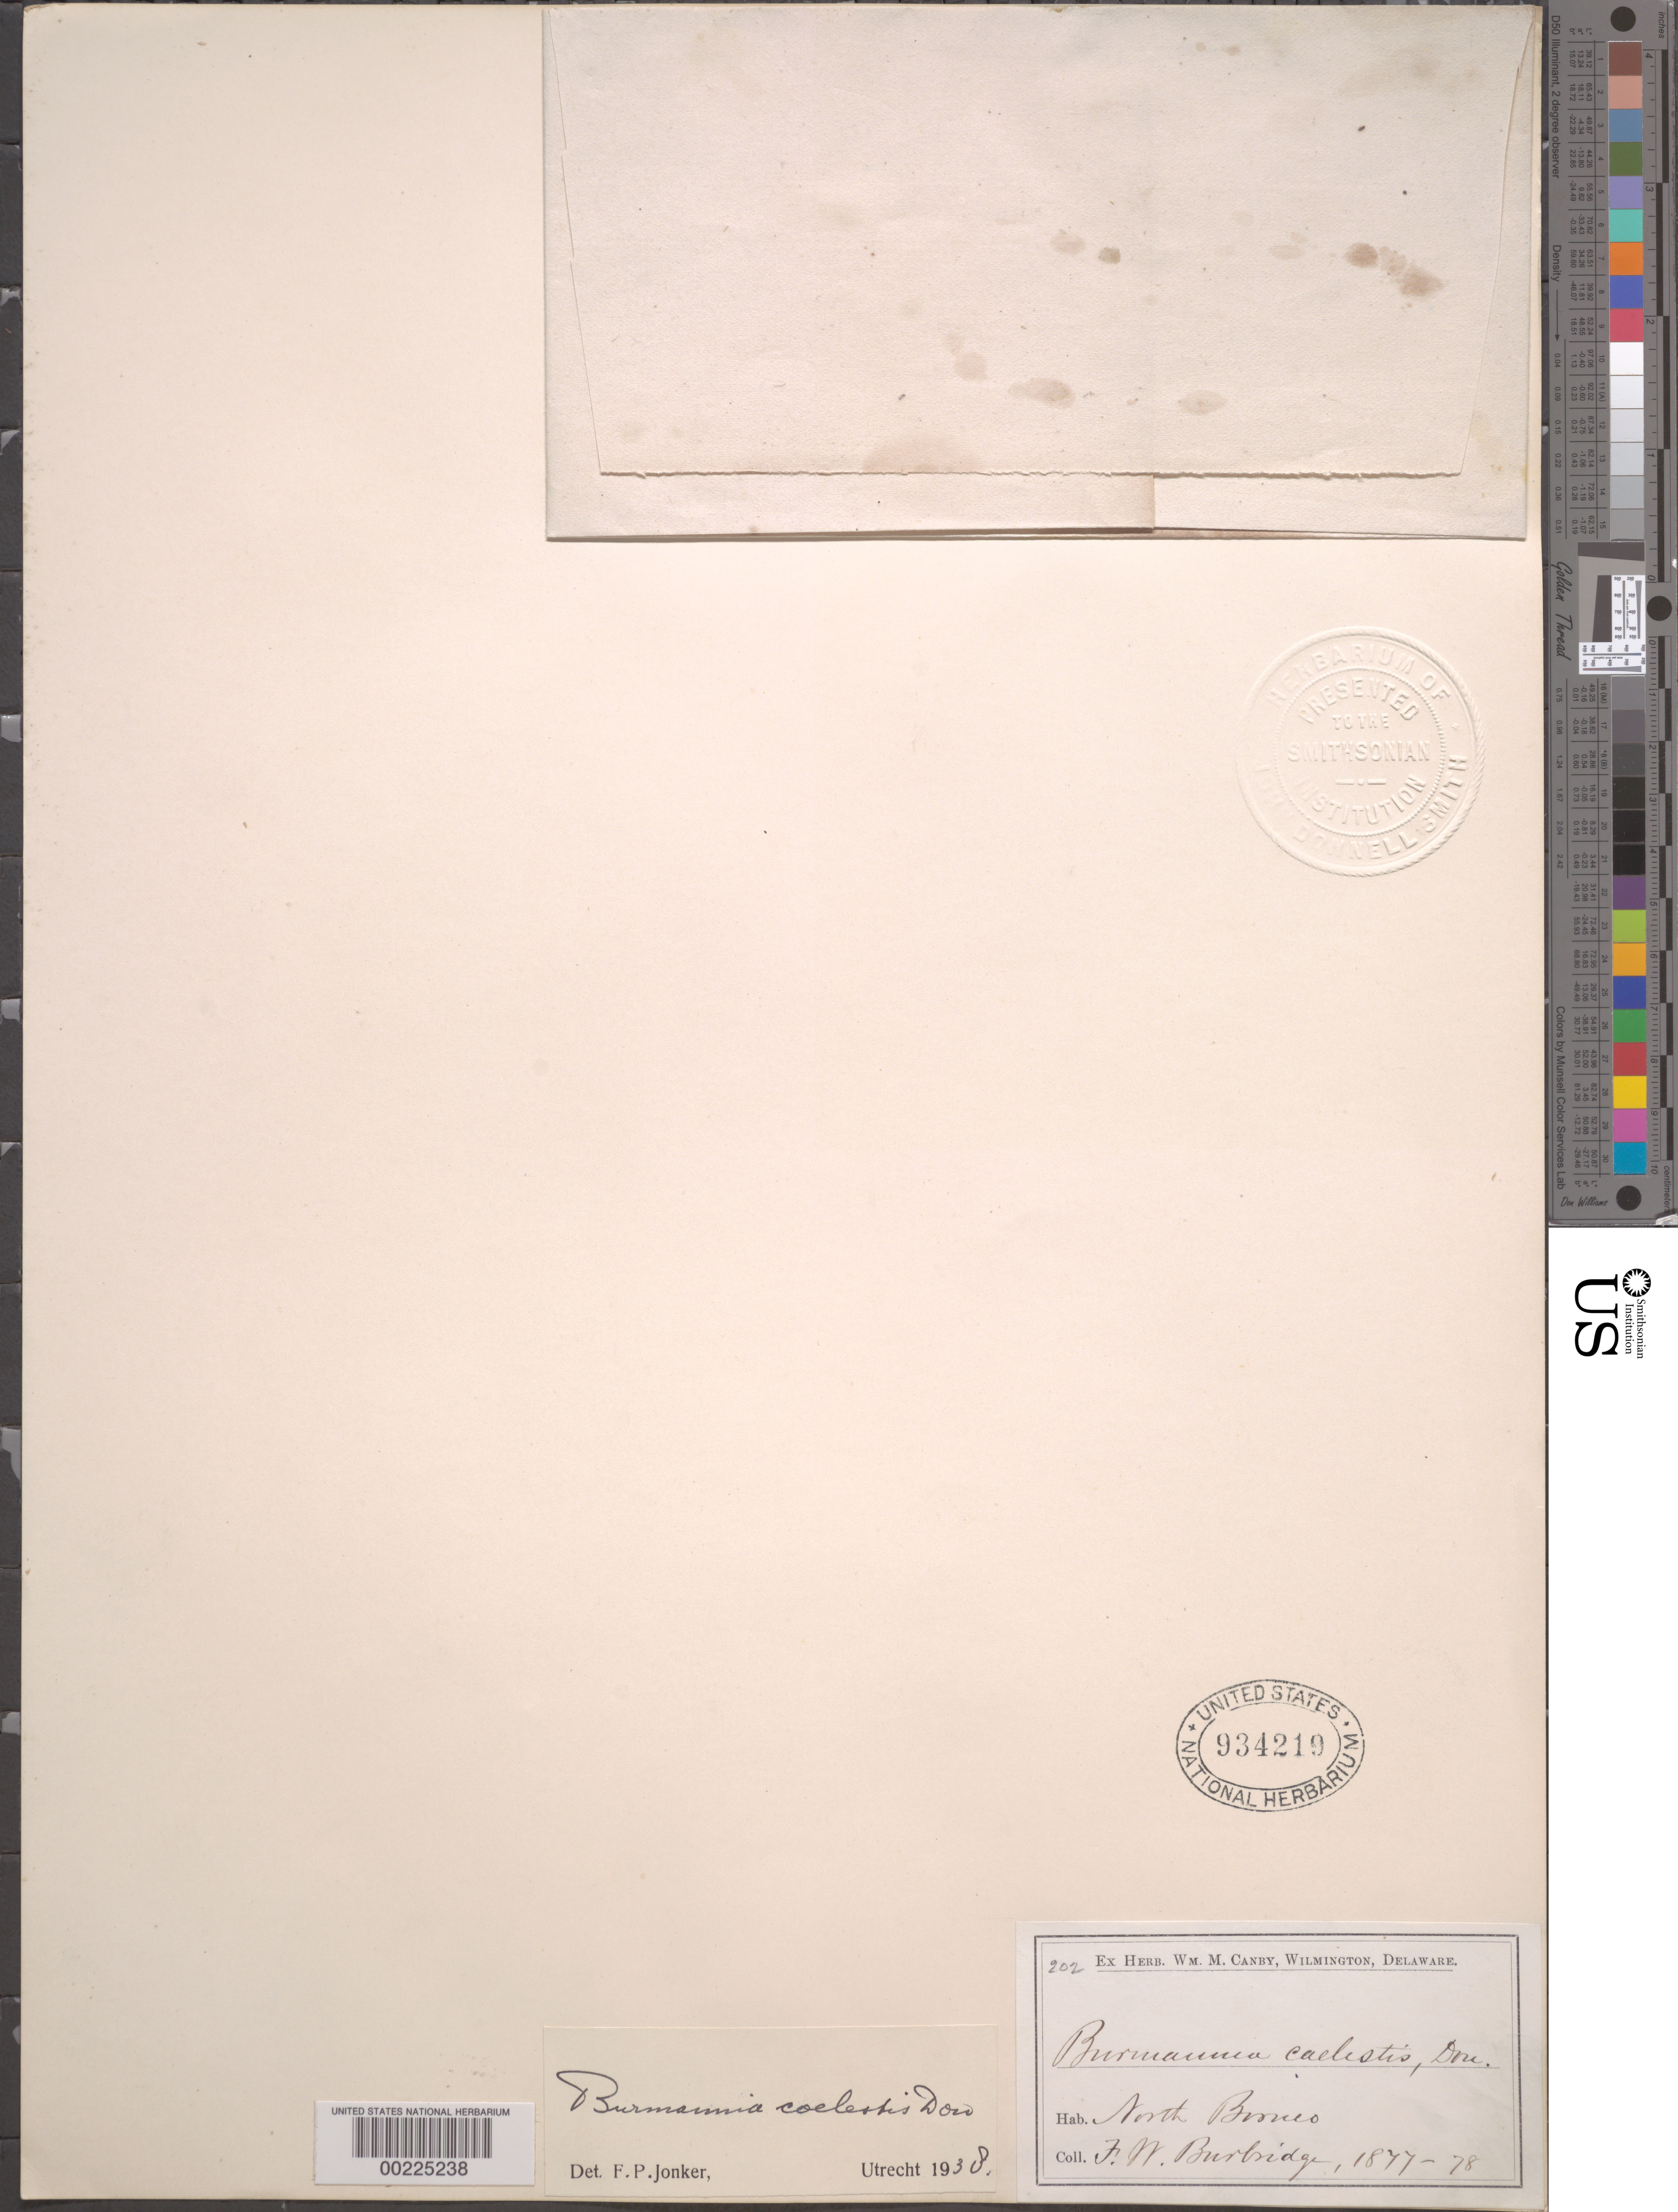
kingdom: Plantae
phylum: Tracheophyta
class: Liliopsida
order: Dioscoreales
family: Burmanniaceae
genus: Burmannia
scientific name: Burmannia coelestis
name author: D. Don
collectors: F. Burbridge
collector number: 202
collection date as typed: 1877 to -- -- 1878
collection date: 1877/1878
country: Malaysia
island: Borneo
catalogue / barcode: US 934219